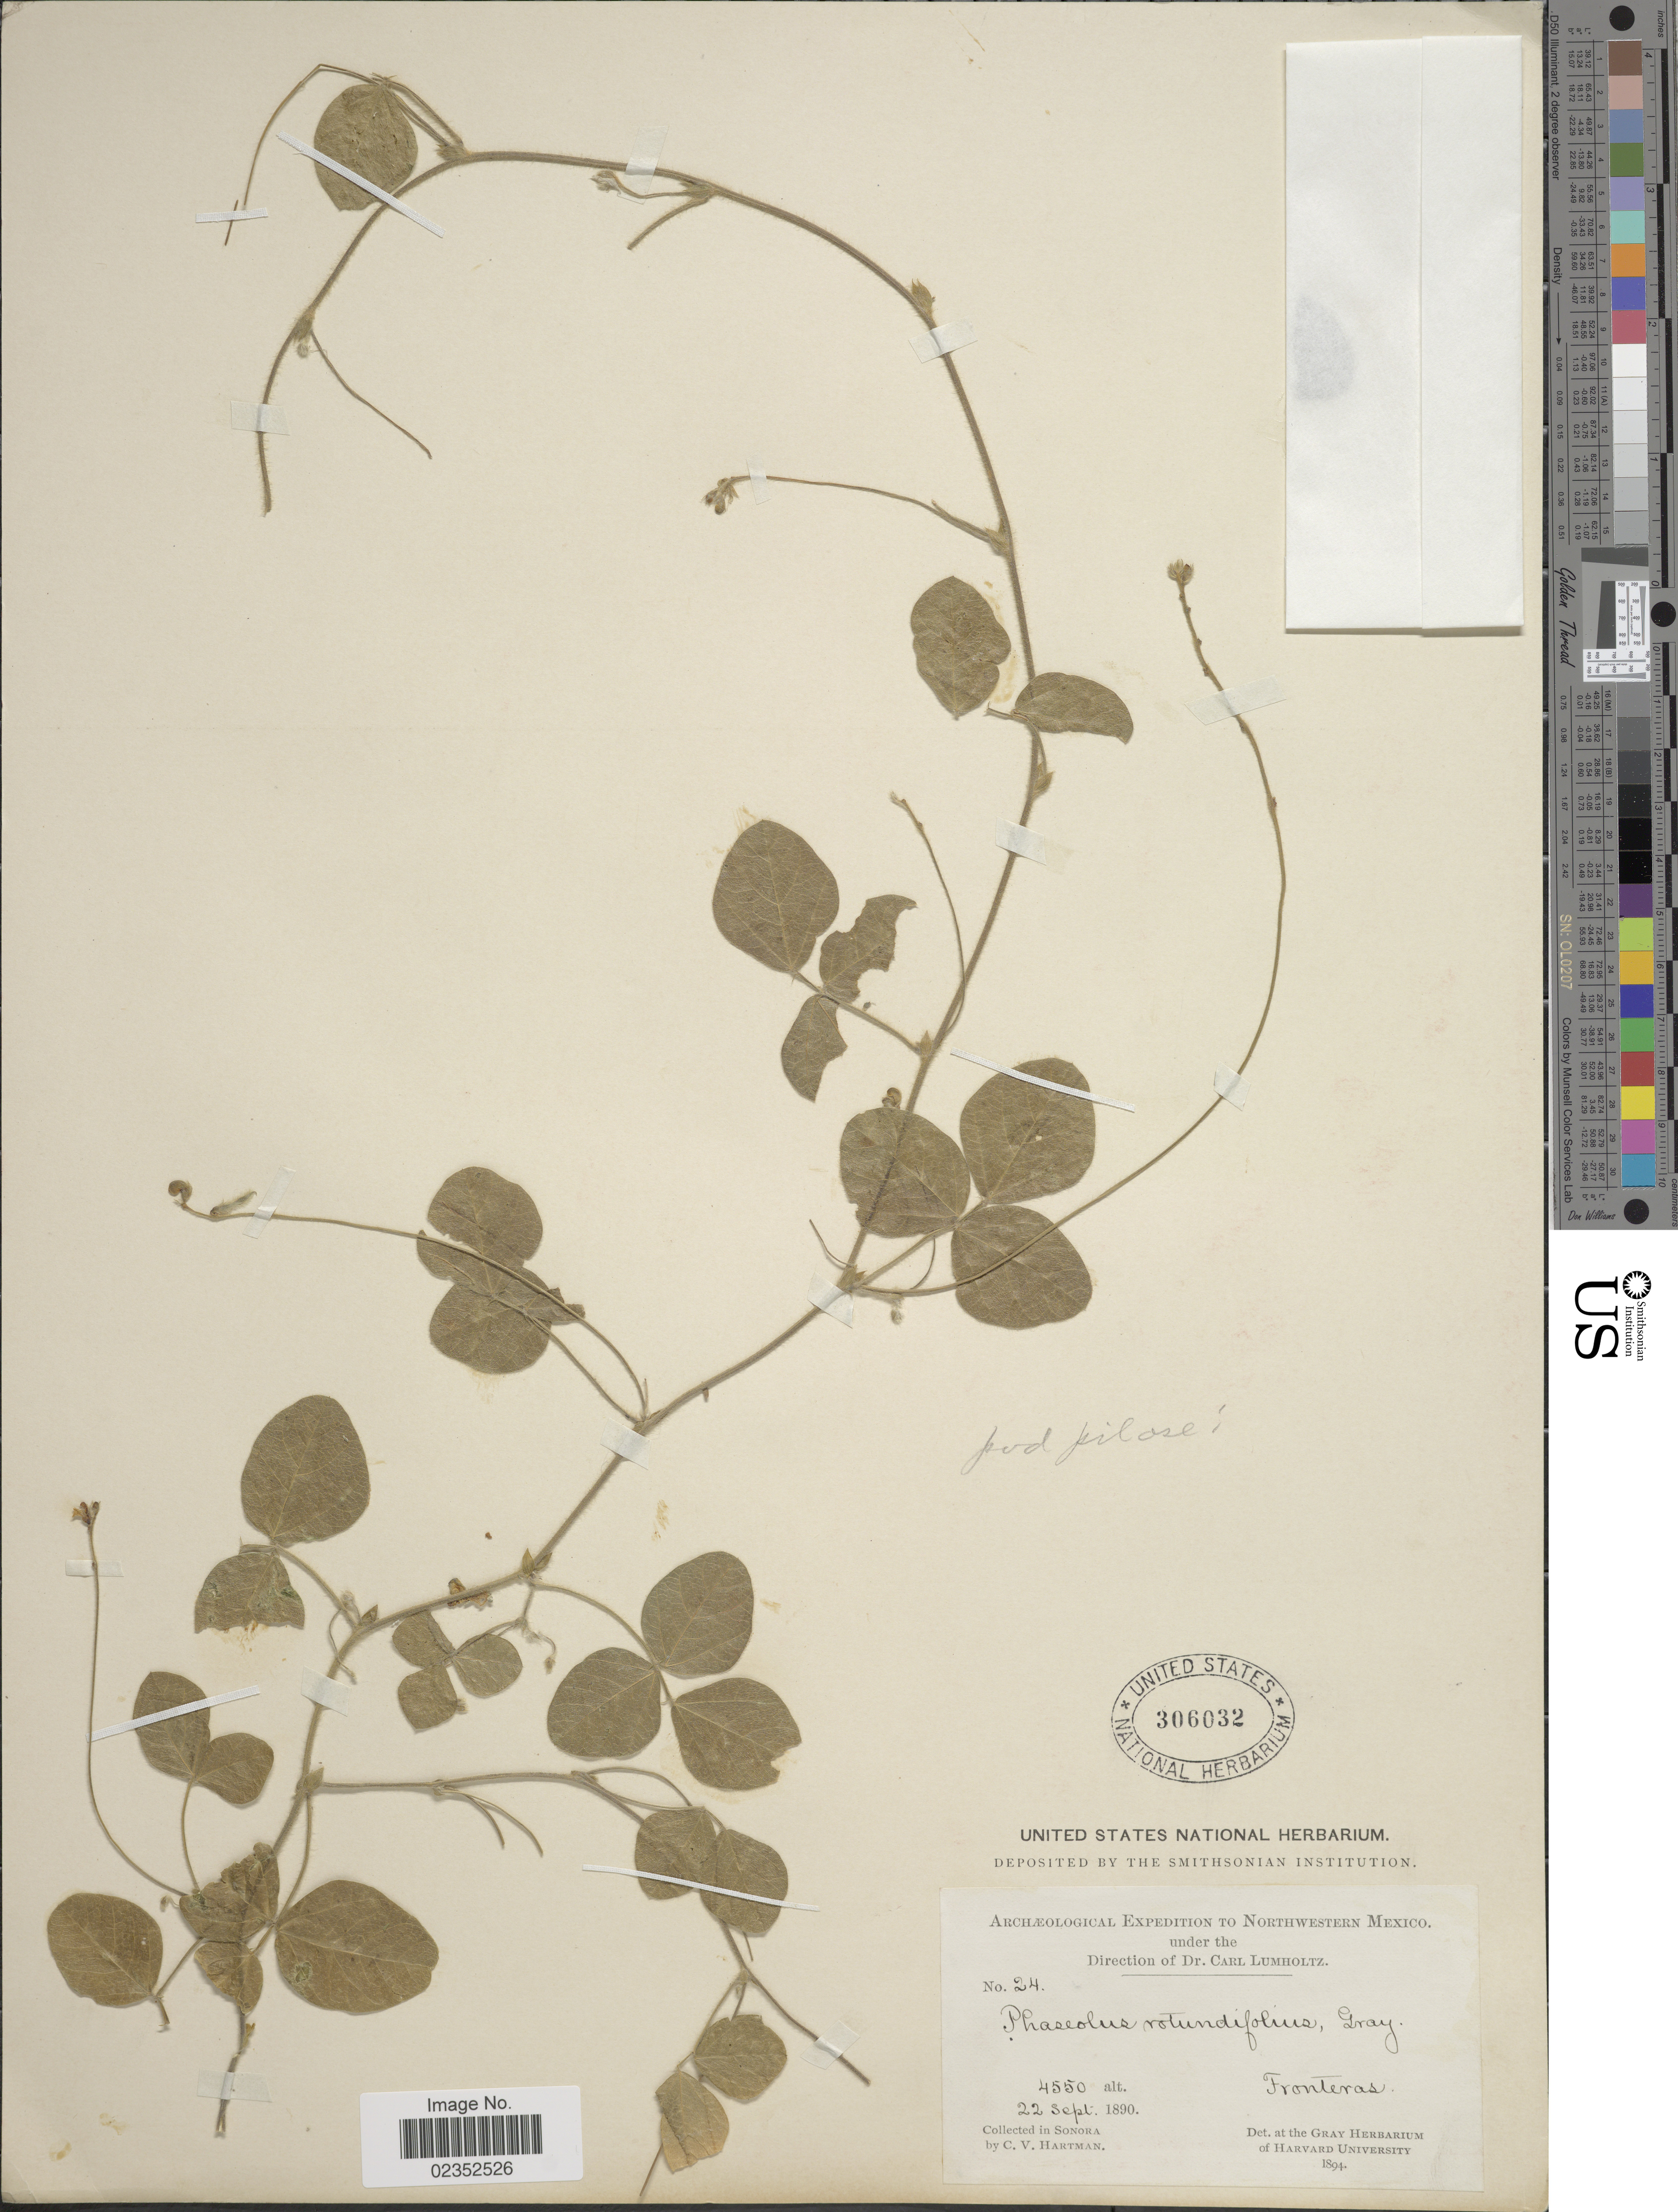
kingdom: Plantae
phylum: Tracheophyta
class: Magnoliopsida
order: Fabales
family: Fabaceae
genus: Macroptilium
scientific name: Macroptilium gibbosifolium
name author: (Ortega) A. Delgado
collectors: C. V. Hartman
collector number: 24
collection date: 1890-09-22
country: Mexico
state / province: Sonora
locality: Northwestern Mexico.Fronteras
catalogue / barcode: US 306032